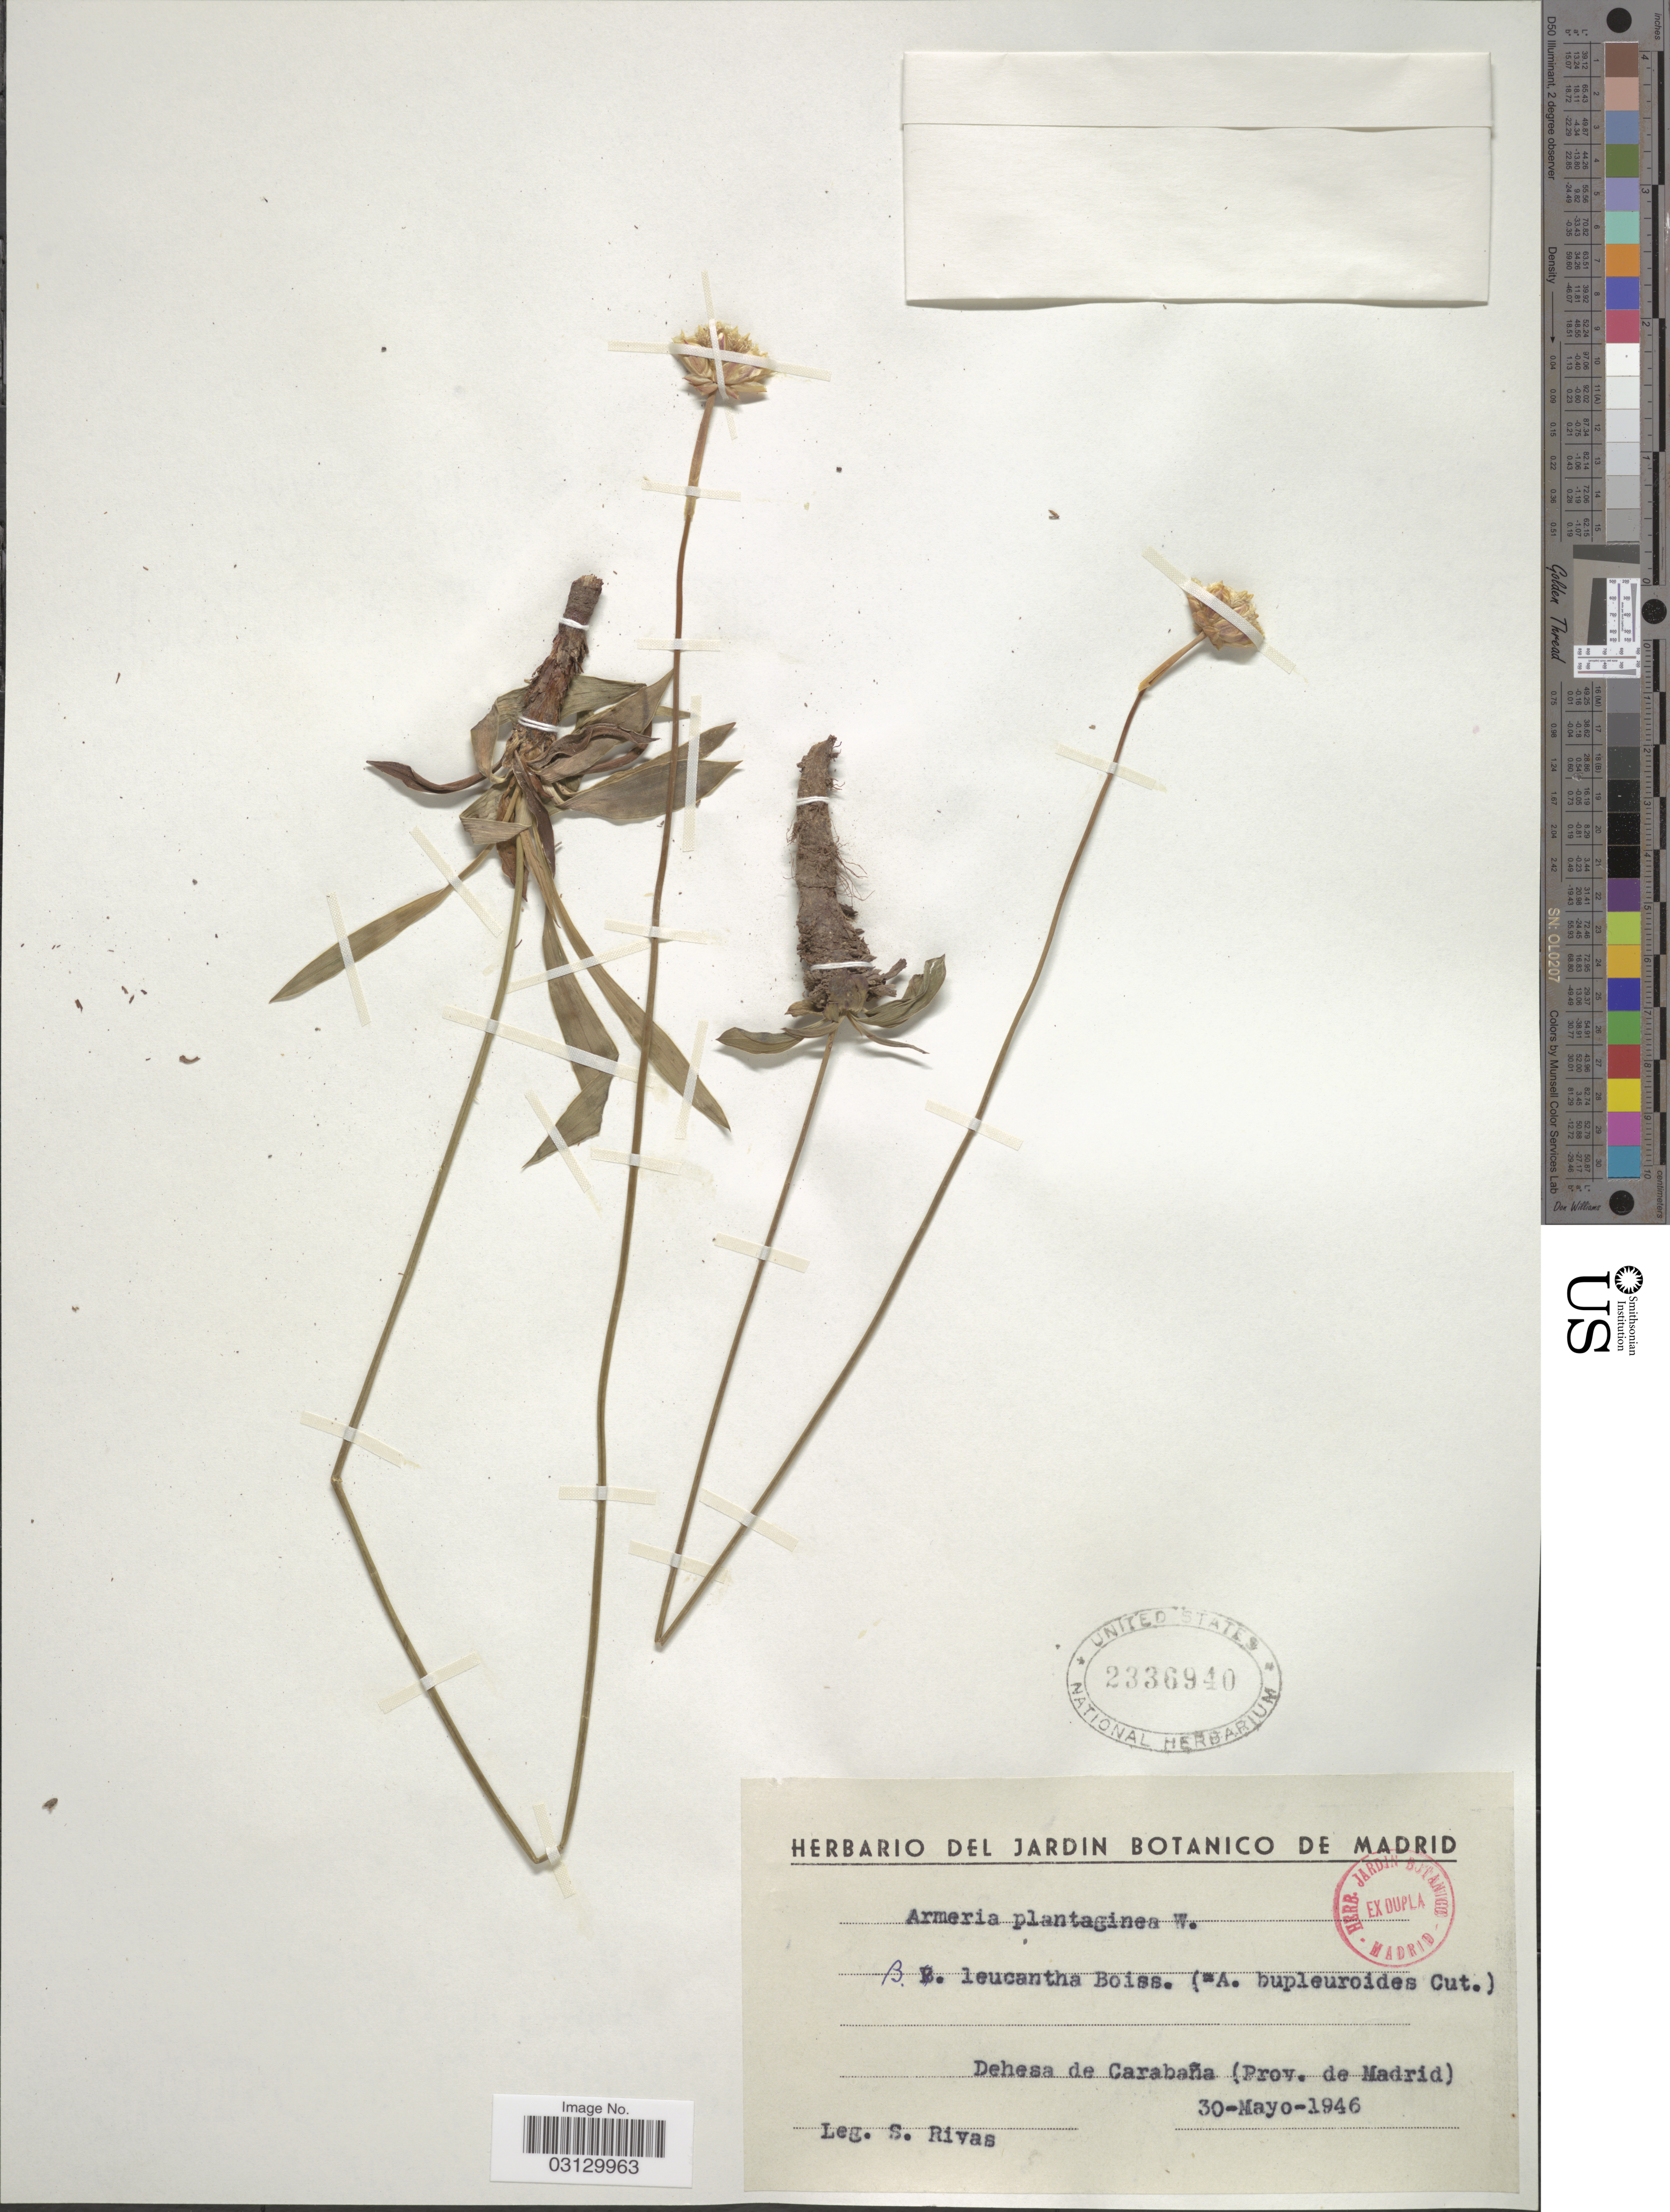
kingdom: Plantae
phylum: Tracheophyta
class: Magnoliopsida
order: Caryophyllales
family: Plumbaginaceae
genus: Armeria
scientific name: Armeria arenaria subsp. bupleuroides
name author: (Gren. & Godr.) Greuter & Burdet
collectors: S. Rivas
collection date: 1946-05-30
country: Spain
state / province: Madrid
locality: Dehesa de Carabaña.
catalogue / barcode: US 2336940